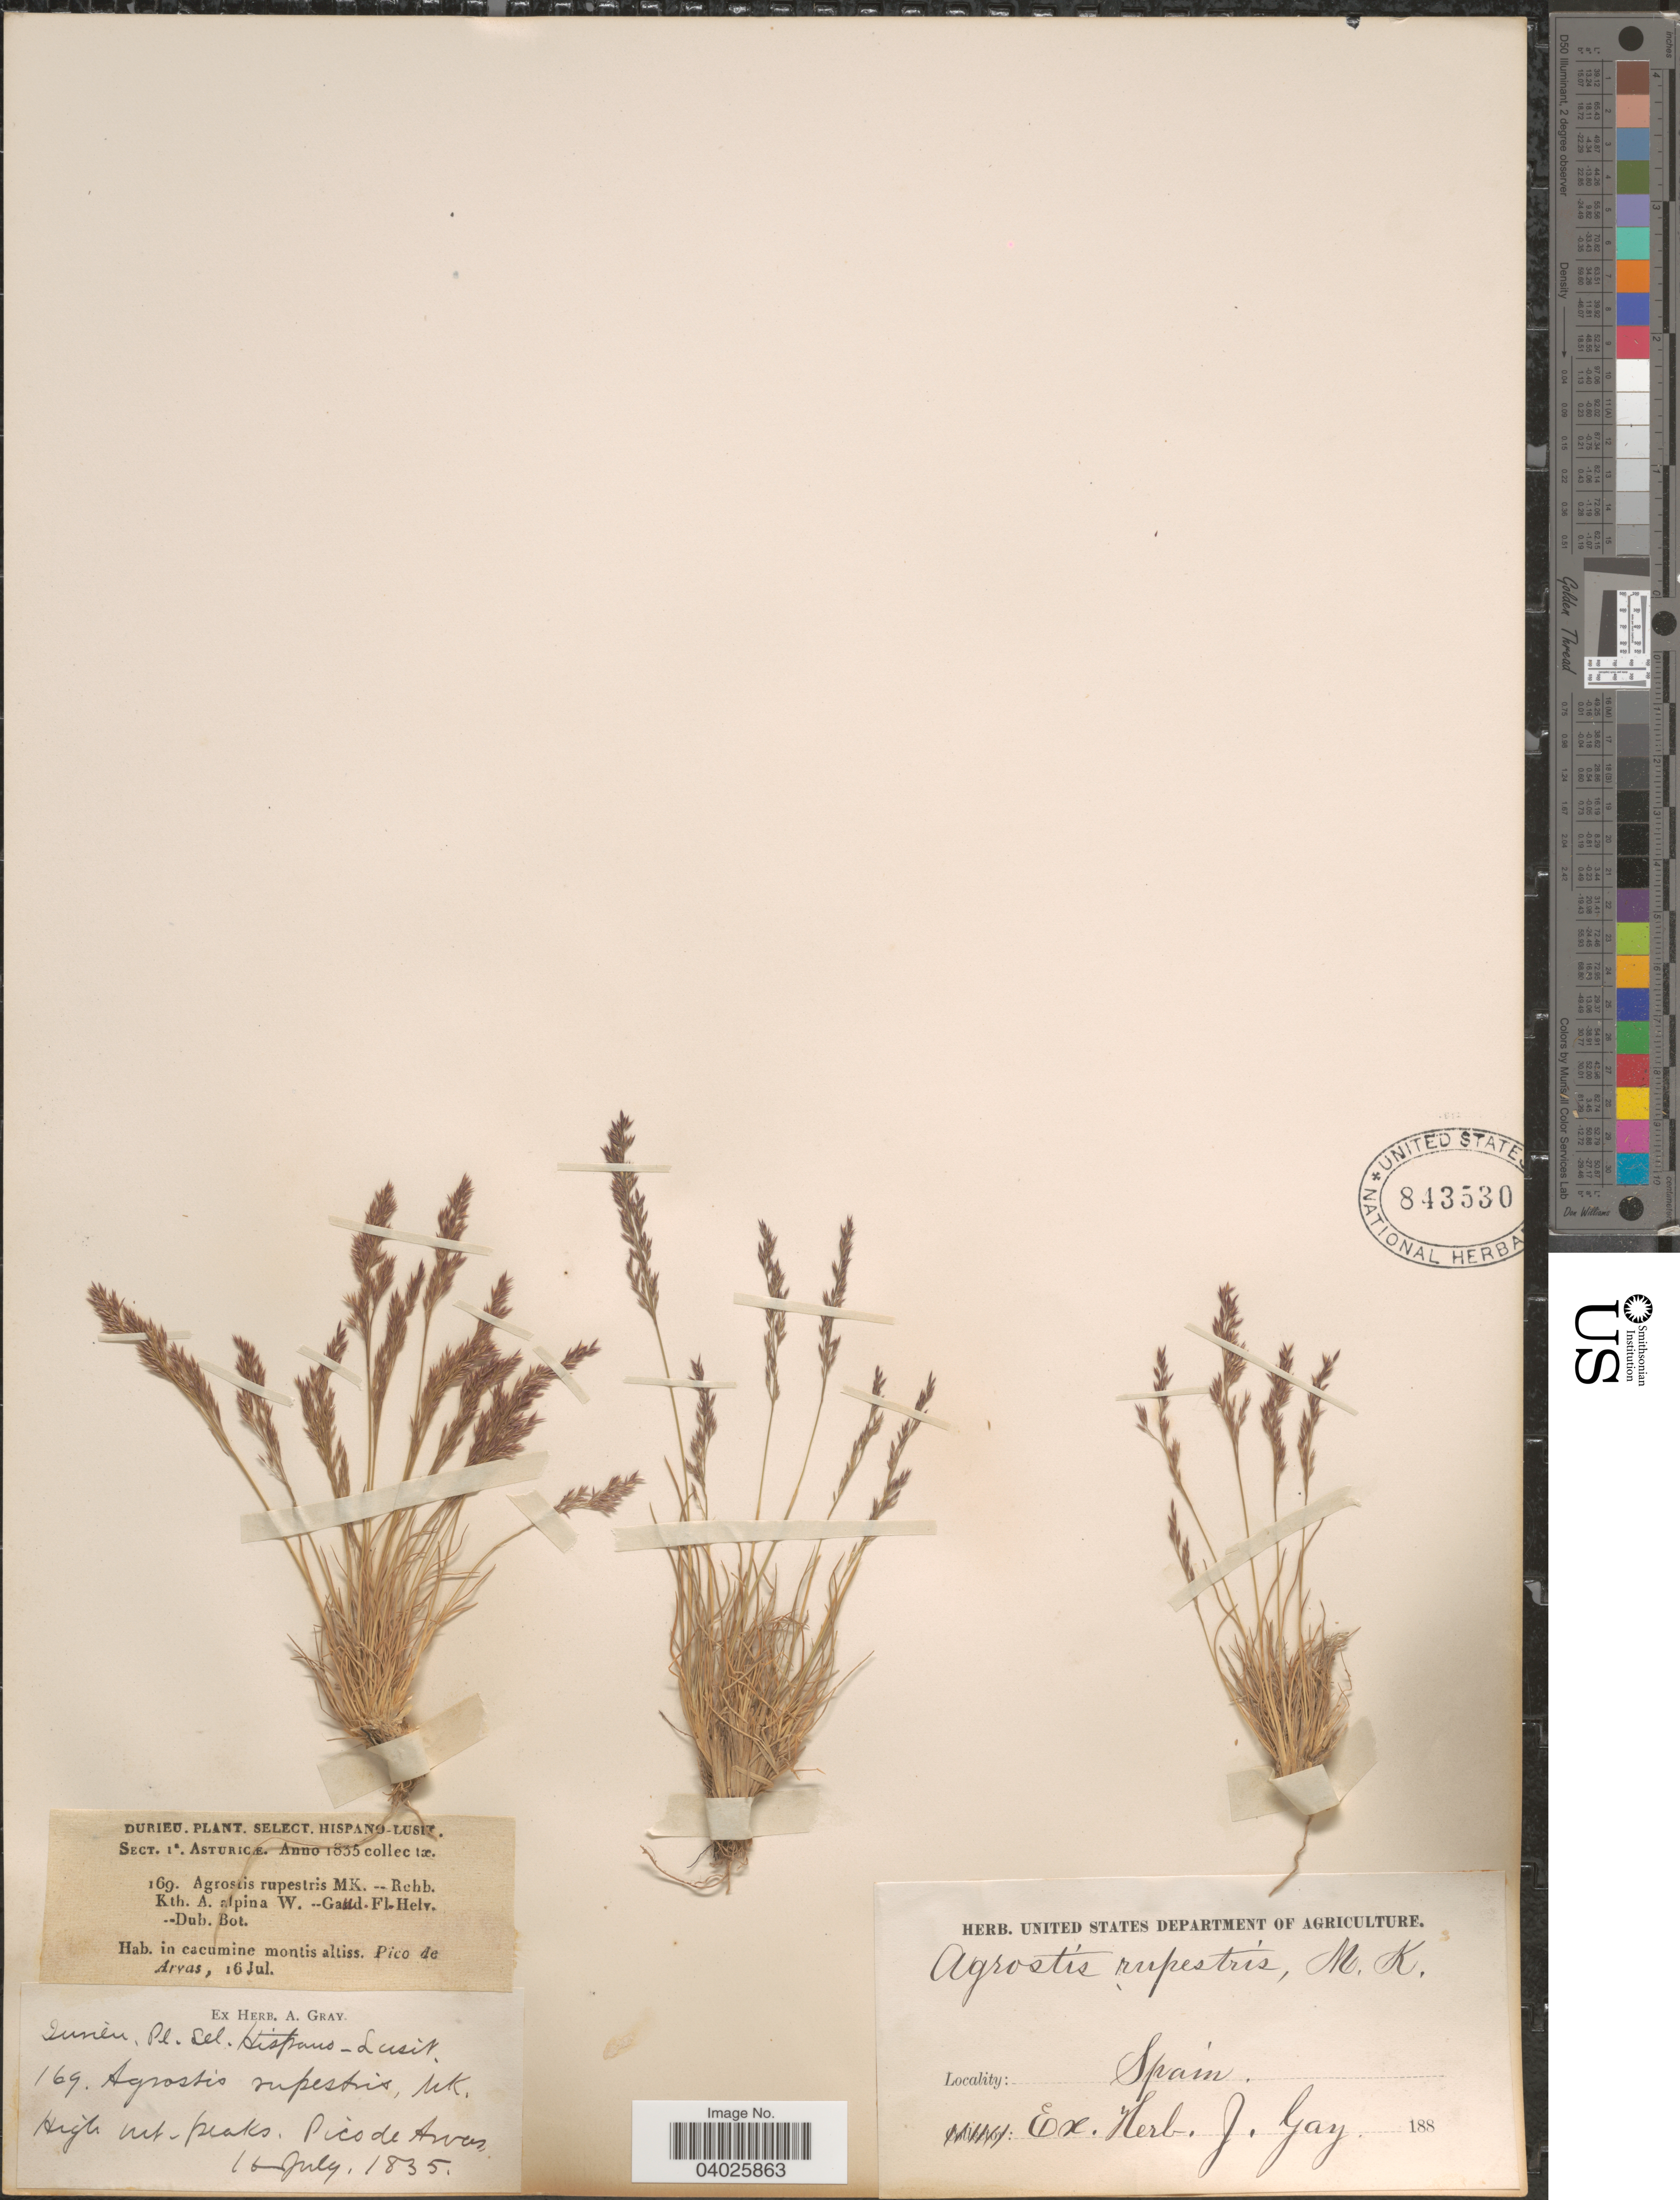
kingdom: Plantae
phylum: Tracheophyta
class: Liliopsida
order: Poales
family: Poaceae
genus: Agrostis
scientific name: Agrostis rupestris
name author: All.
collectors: ex Herb. A. Gray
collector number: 169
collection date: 1835-07-16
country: Spain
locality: Pico de Arvas.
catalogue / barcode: US 843530